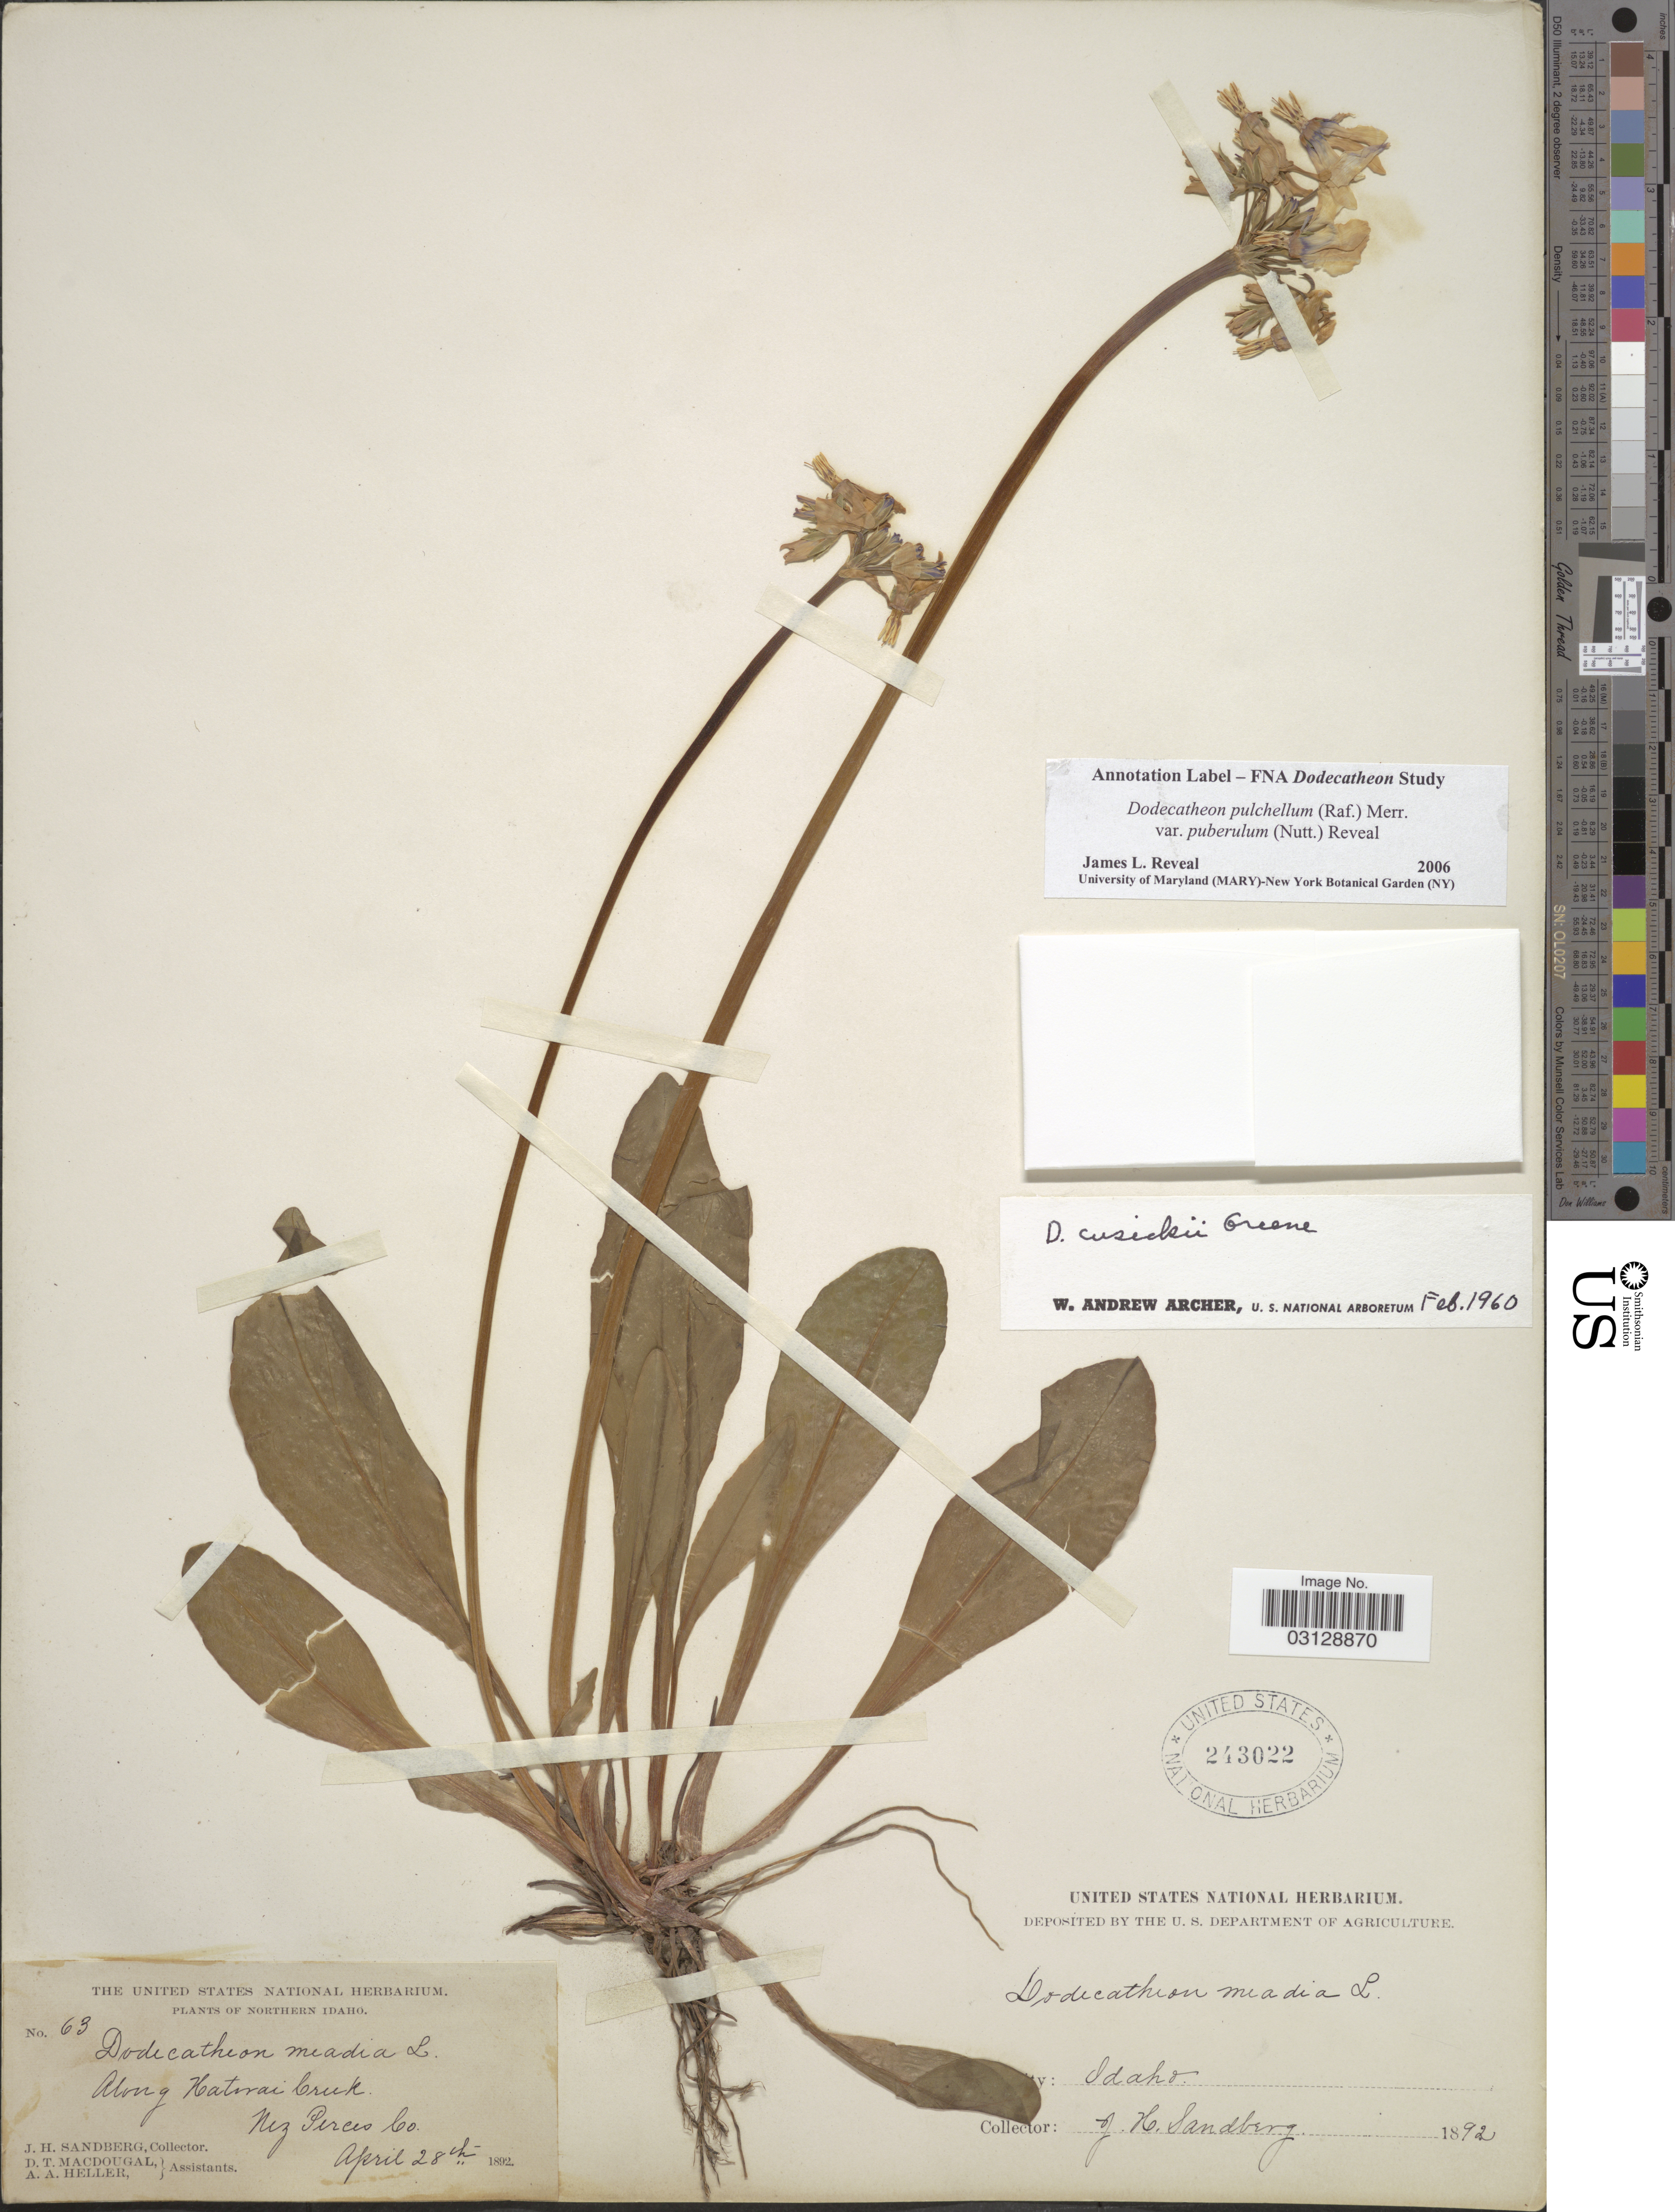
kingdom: Plantae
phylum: Tracheophyta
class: Magnoliopsida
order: Ericales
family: Primulaceae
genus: Dodecatheon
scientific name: Dodecatheon pulchellum var. cusickii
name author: (Greene) Reveal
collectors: J. H. Sandberg, D. T. MacDougal & A. A. Heller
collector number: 63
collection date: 1892-04-28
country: United States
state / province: Idaho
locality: Northern Idaho. Along Katmai Creek. Nez Perces Co.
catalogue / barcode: US 243022